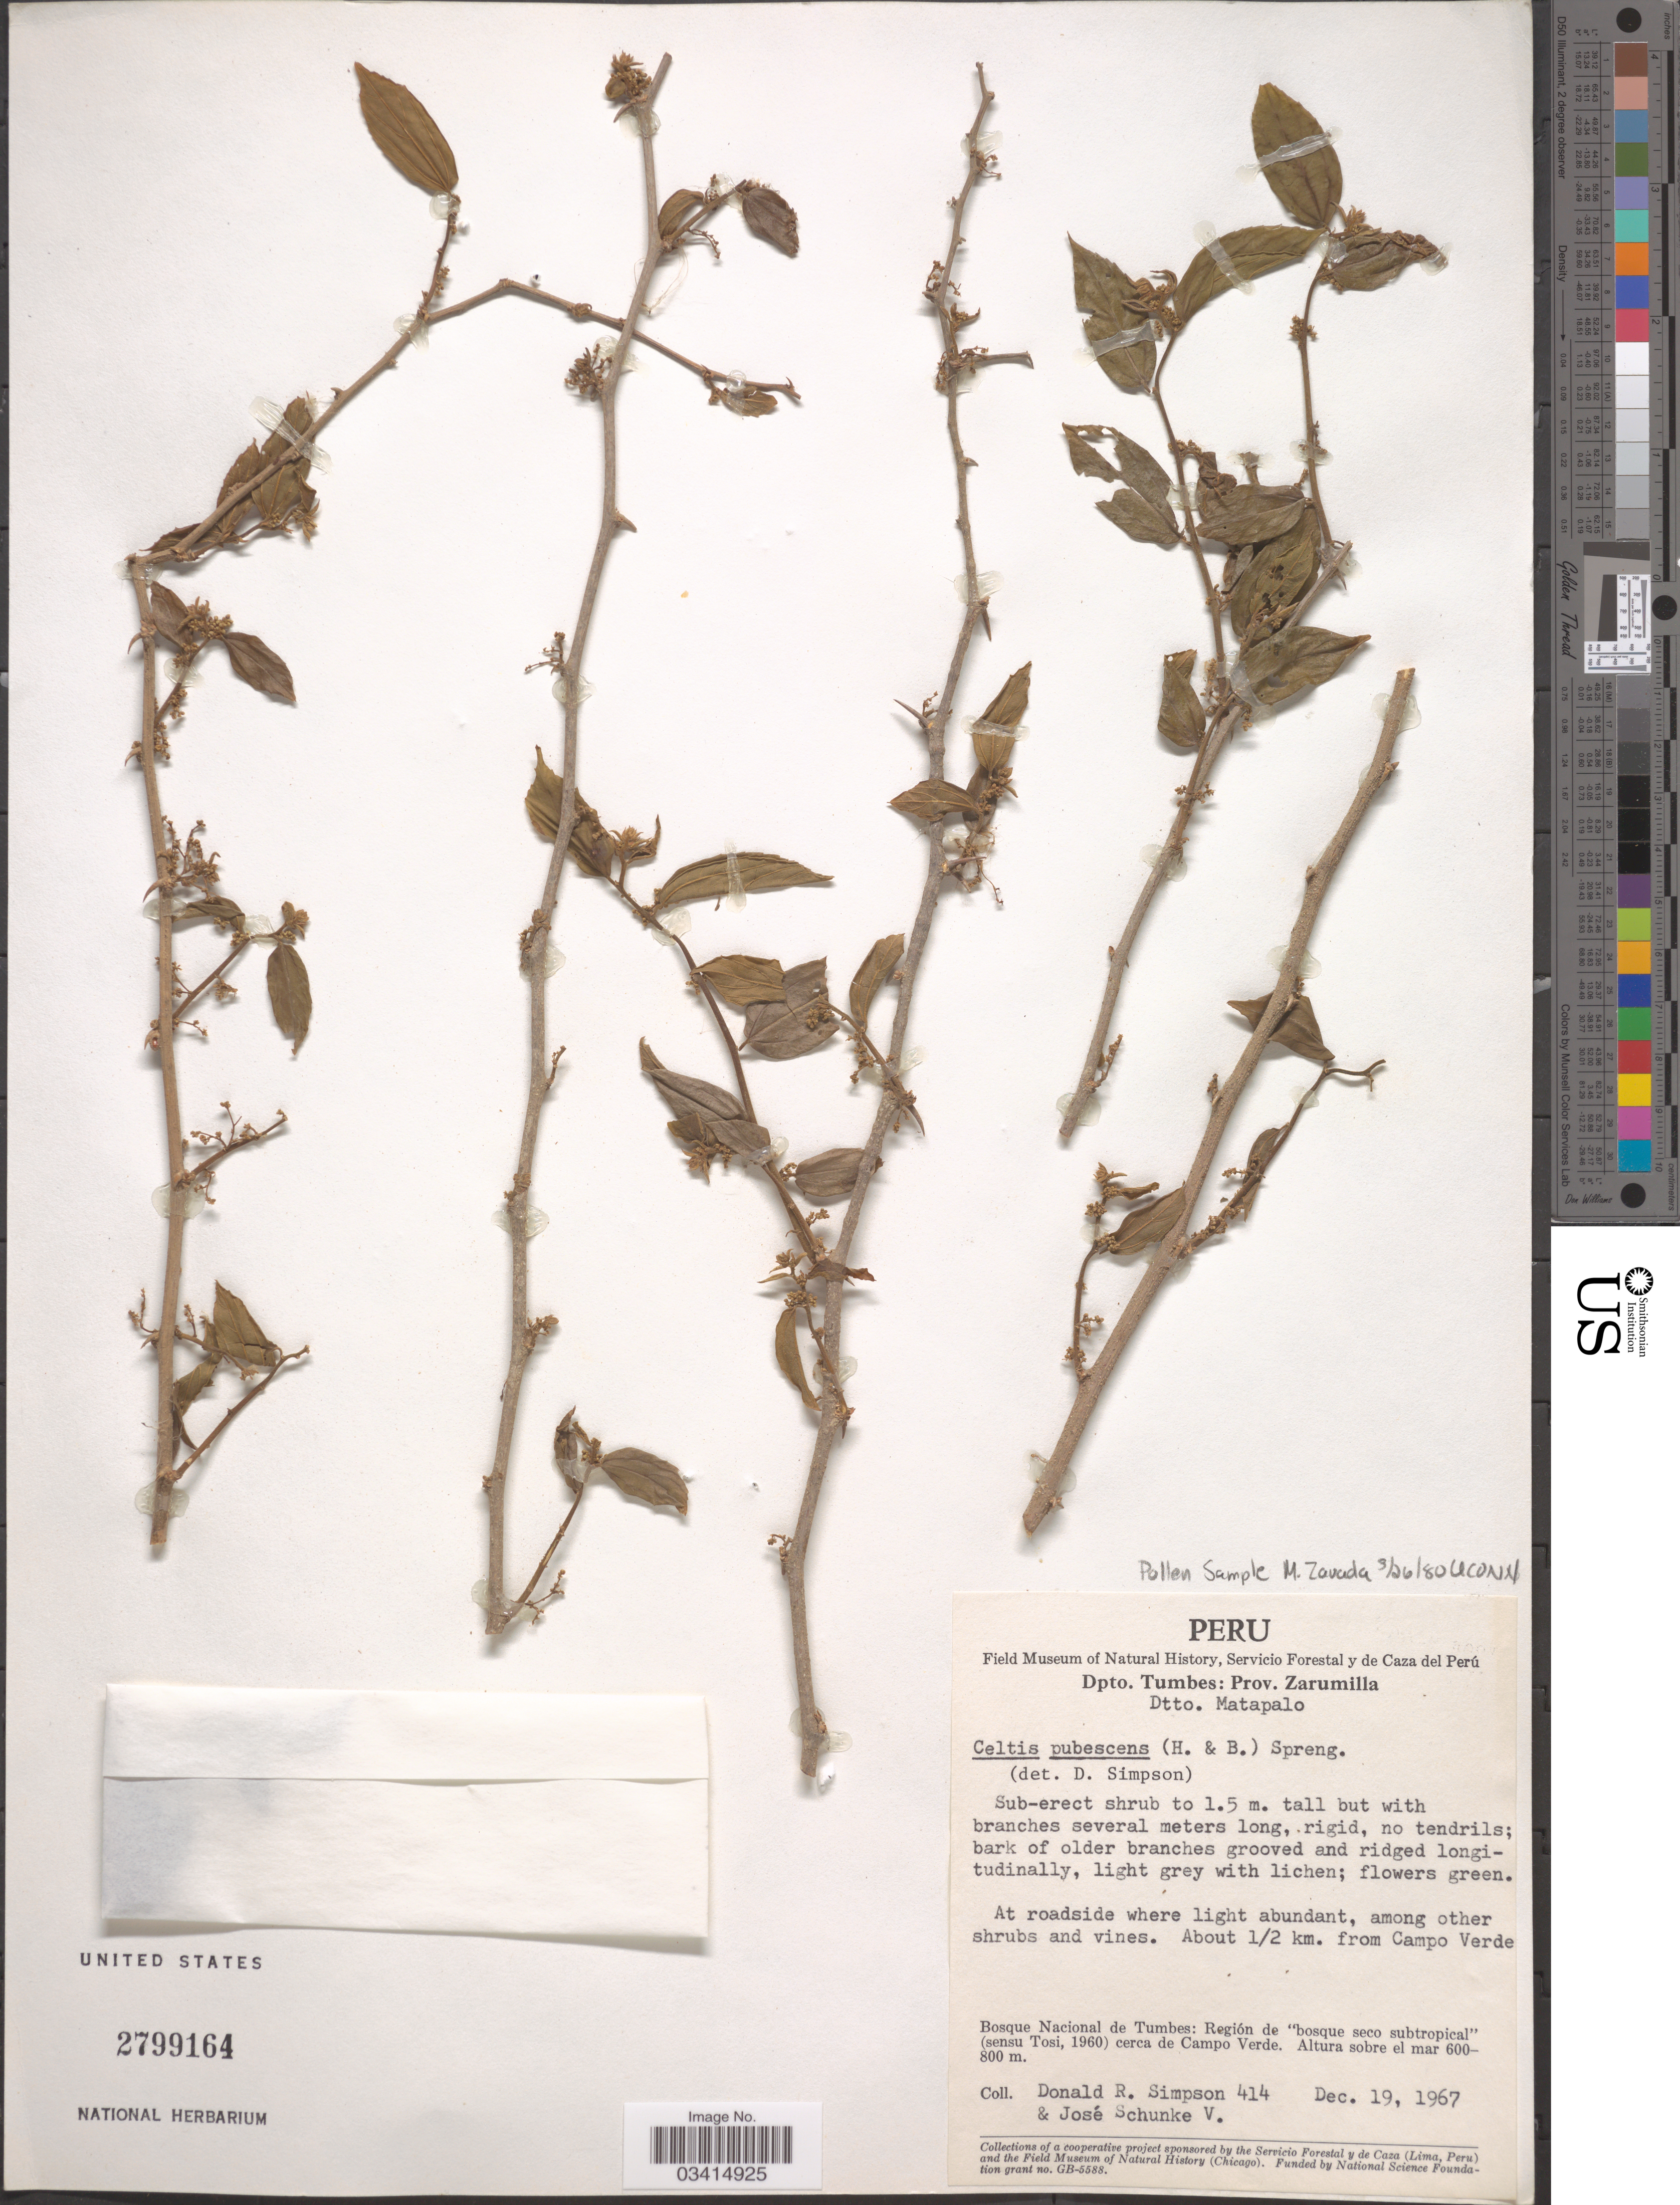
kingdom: Plantae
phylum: Tracheophyta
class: Magnoliopsida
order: Rosales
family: Cannabaceae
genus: Celtis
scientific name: Celtis pubescens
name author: (Kunth) Spreng.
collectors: D. R. Simpson & J. Schunke Vigo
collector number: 414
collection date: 1967-12-19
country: Peru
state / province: Tumbes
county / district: Zarumilla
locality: Dpto. Tumbes: Prov. Zarumilla. Dtto. Matapalo. About 1/2 km. from Campo Verde. Bosque Nacional de Tumbes: Región de "bosque seco subtropical" cerca de Campo Verde.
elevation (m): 600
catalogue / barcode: US 2799164